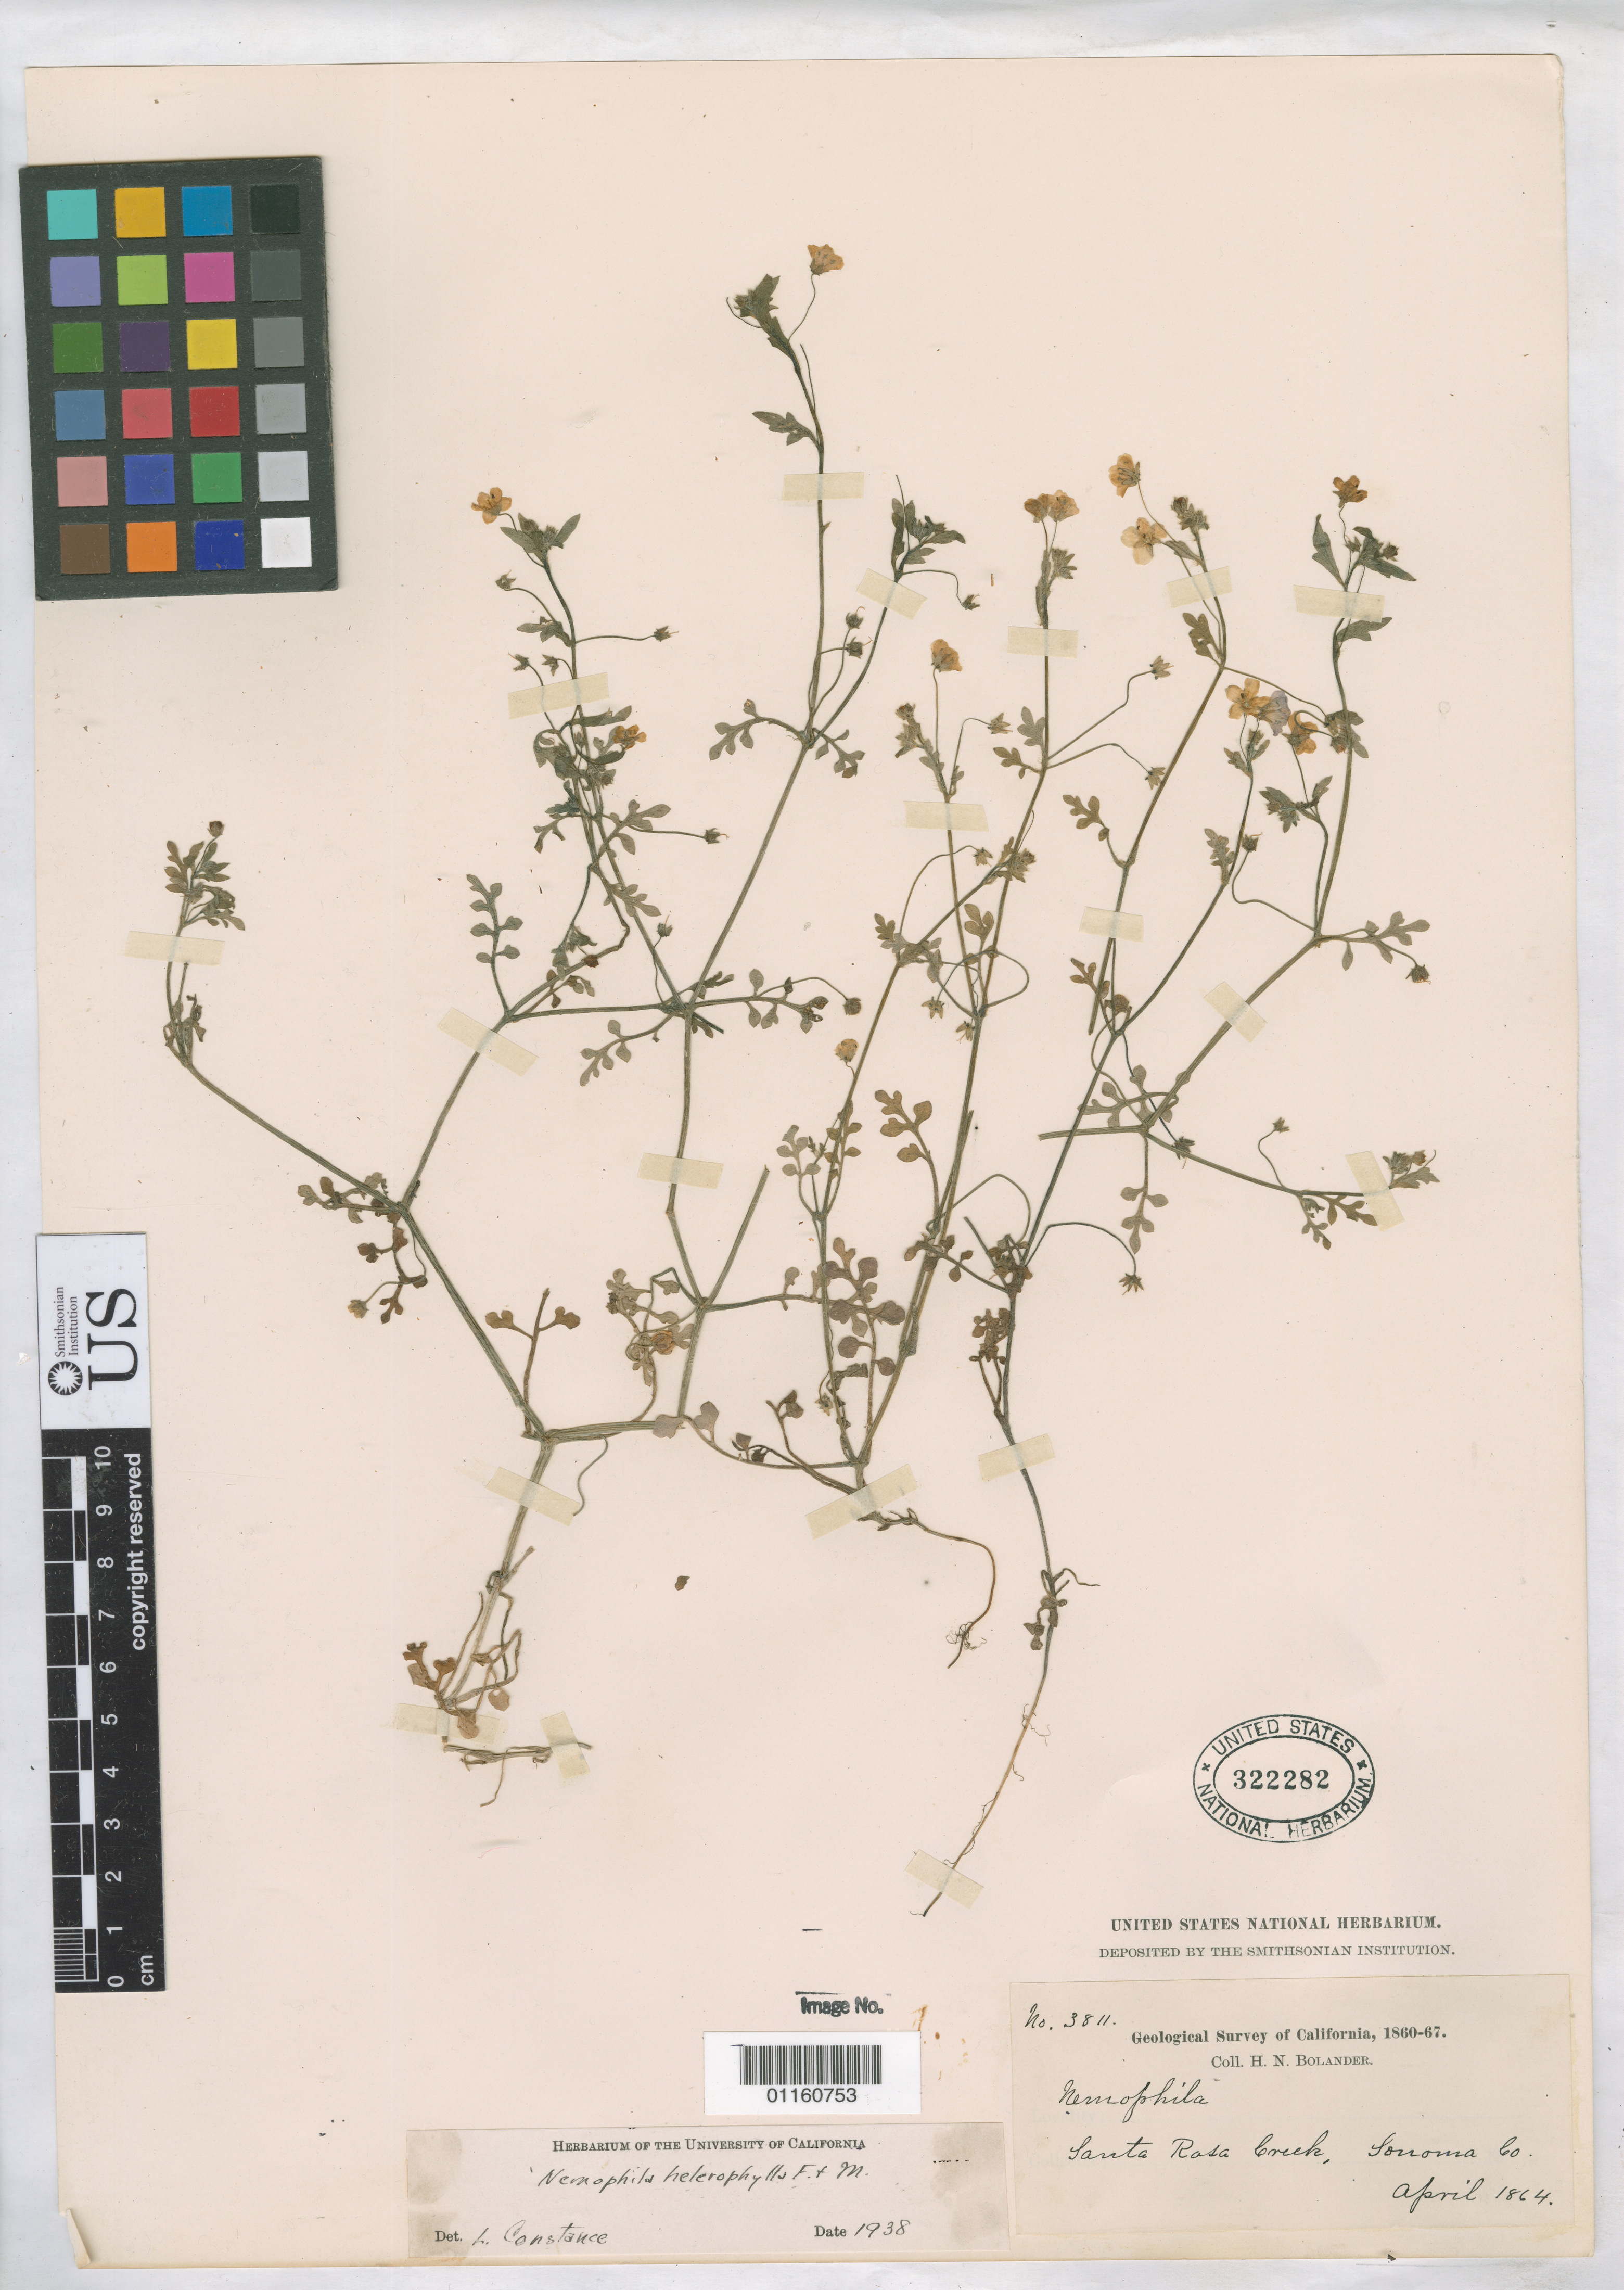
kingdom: Plantae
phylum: Tracheophyta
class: Magnoliopsida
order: Boraginales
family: Hydrophyllaceae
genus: Nemophila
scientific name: Nemophila heterophylla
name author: Fisch. & C.A. Mey.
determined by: Constance, L., (UC), University of California Berkeley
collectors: H. Bolander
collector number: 3811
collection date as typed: Apr 1864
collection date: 1864-04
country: United States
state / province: California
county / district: Sonoma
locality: Santa Rosa Creek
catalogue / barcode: US 322282